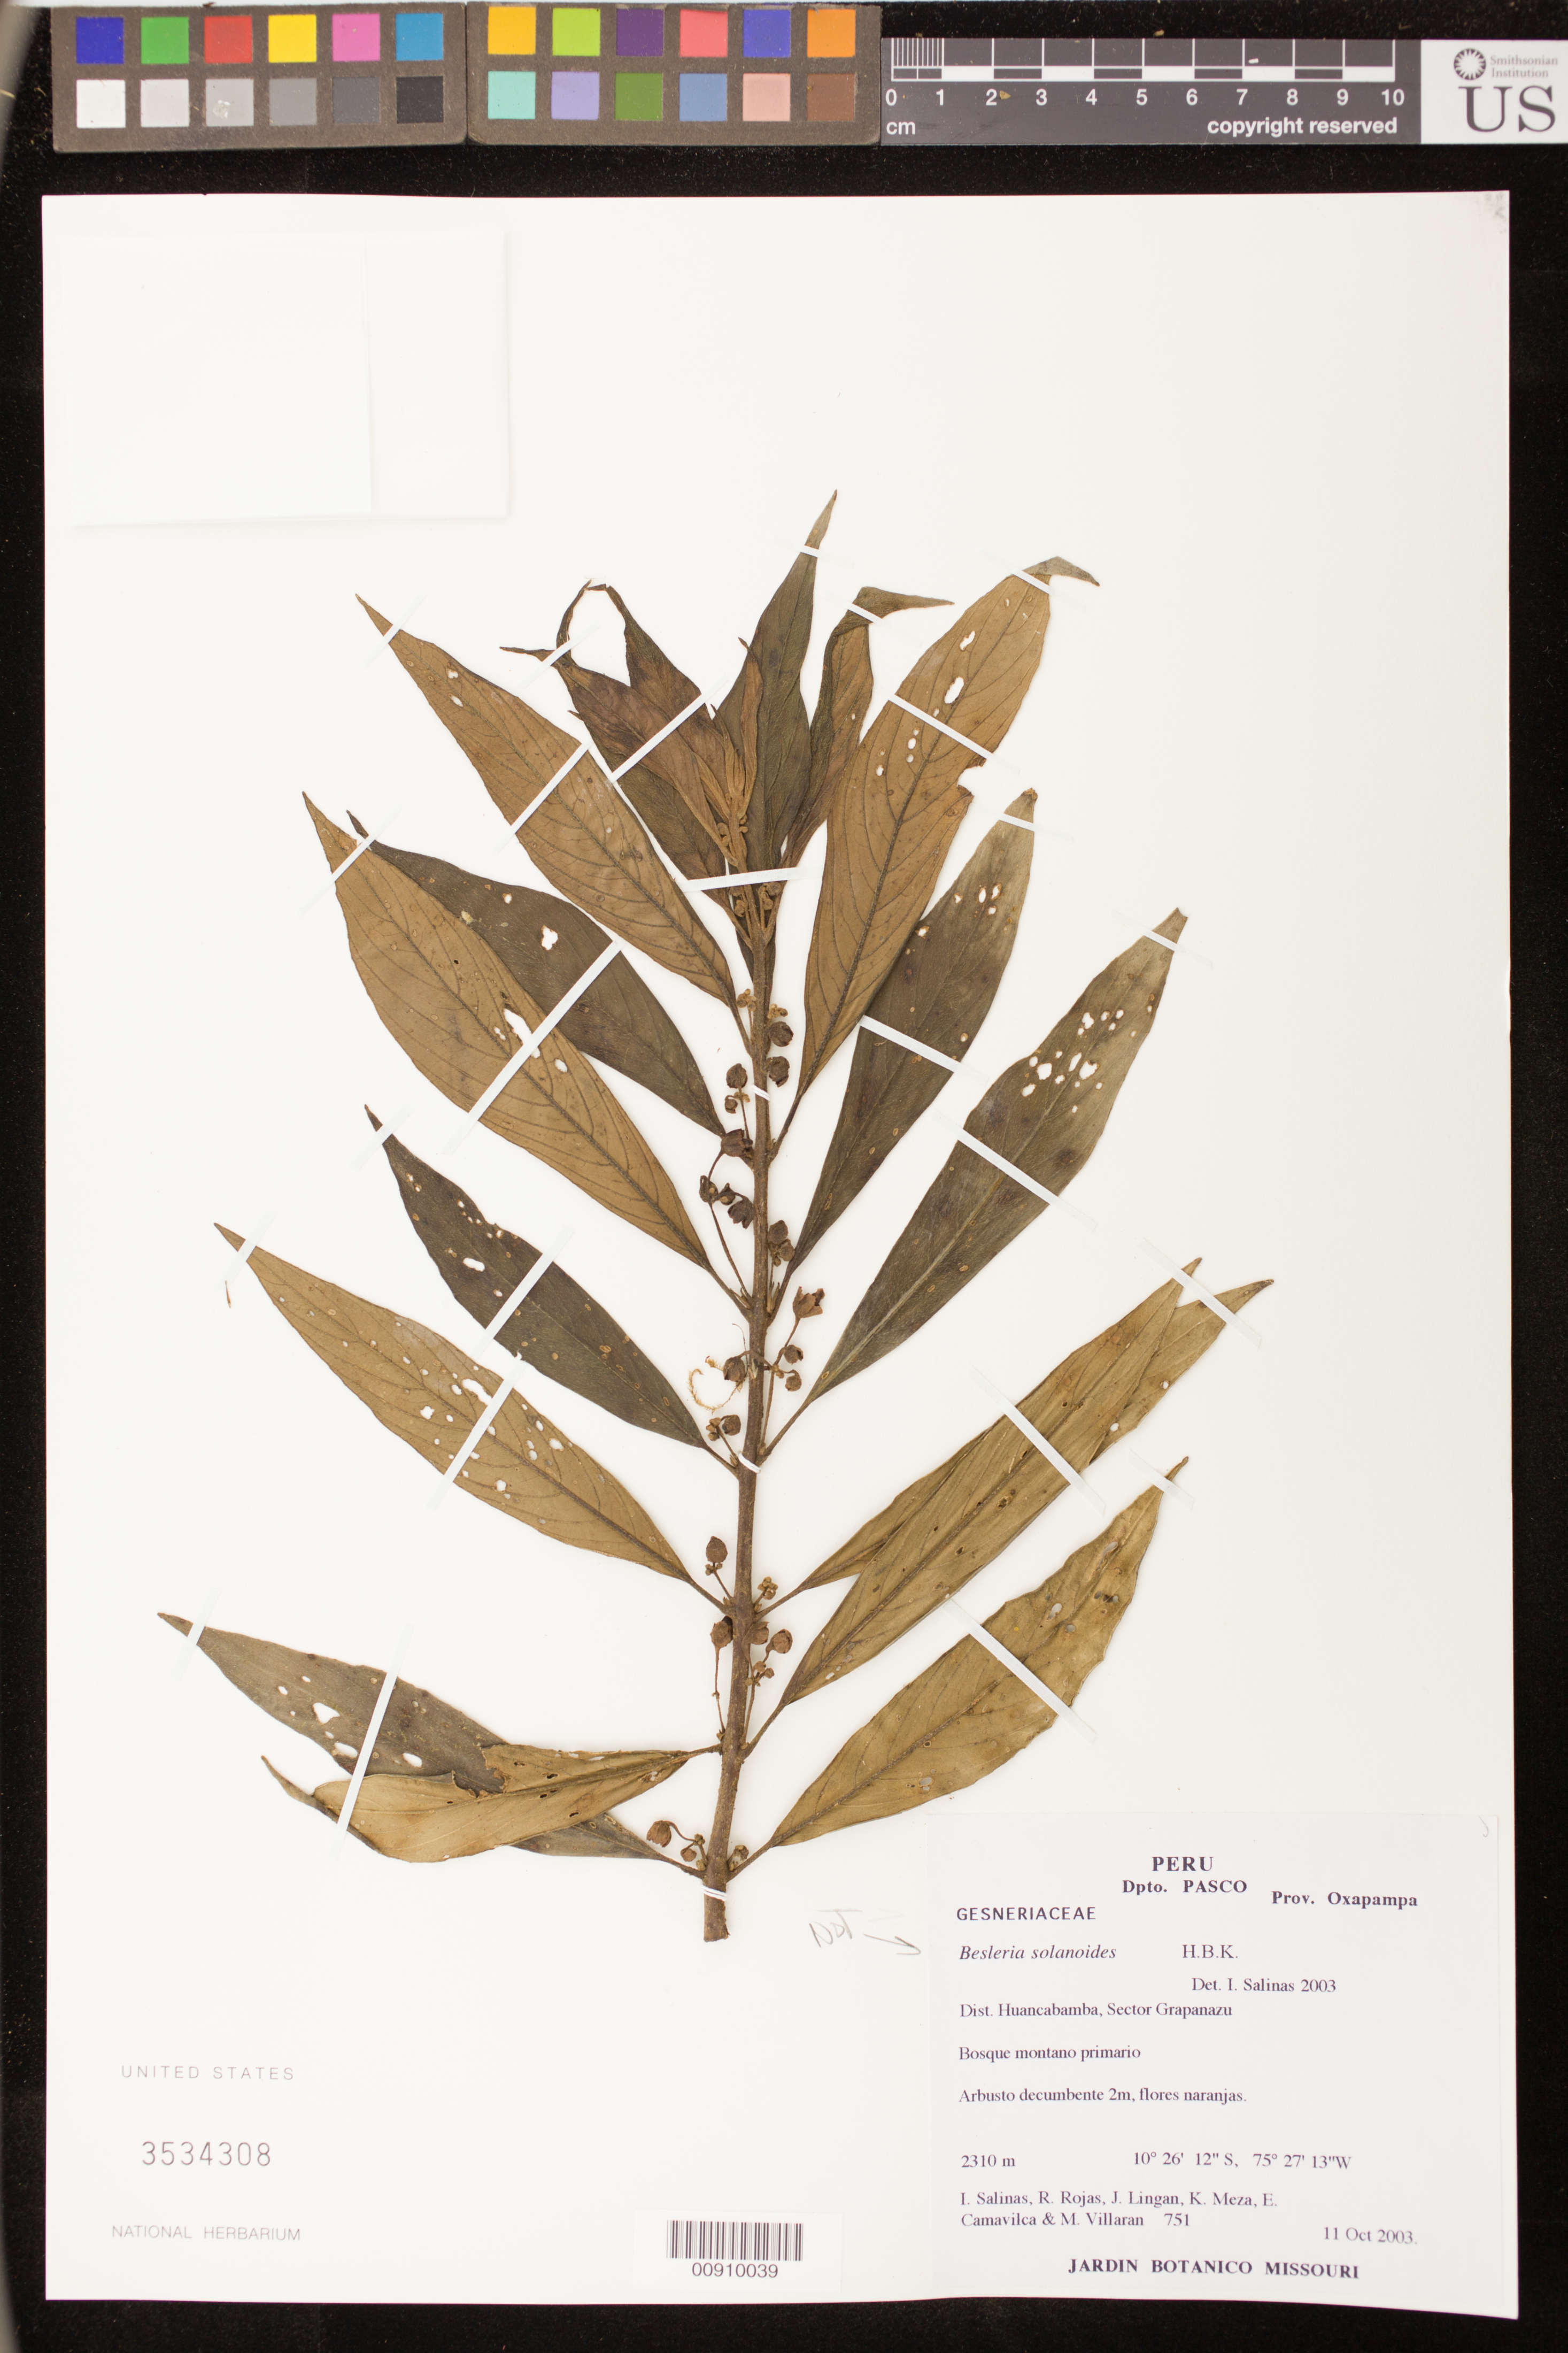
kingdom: Plantae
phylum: Tracheophyta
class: Magnoliopsida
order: Lamiales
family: Gesneriaceae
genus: Besleria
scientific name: Besleria solanoides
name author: Kunth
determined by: Salinas, I.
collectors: I. Salinas & et al.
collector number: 751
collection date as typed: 11 Oct 2003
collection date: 2003-10-11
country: Peru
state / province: Pasco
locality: Dpto. Pasco, Prov. Oxapampa. Dist. Huancabamba, Sector Grapanazu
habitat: Bosque montano primario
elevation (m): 2310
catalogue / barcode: US 3534308